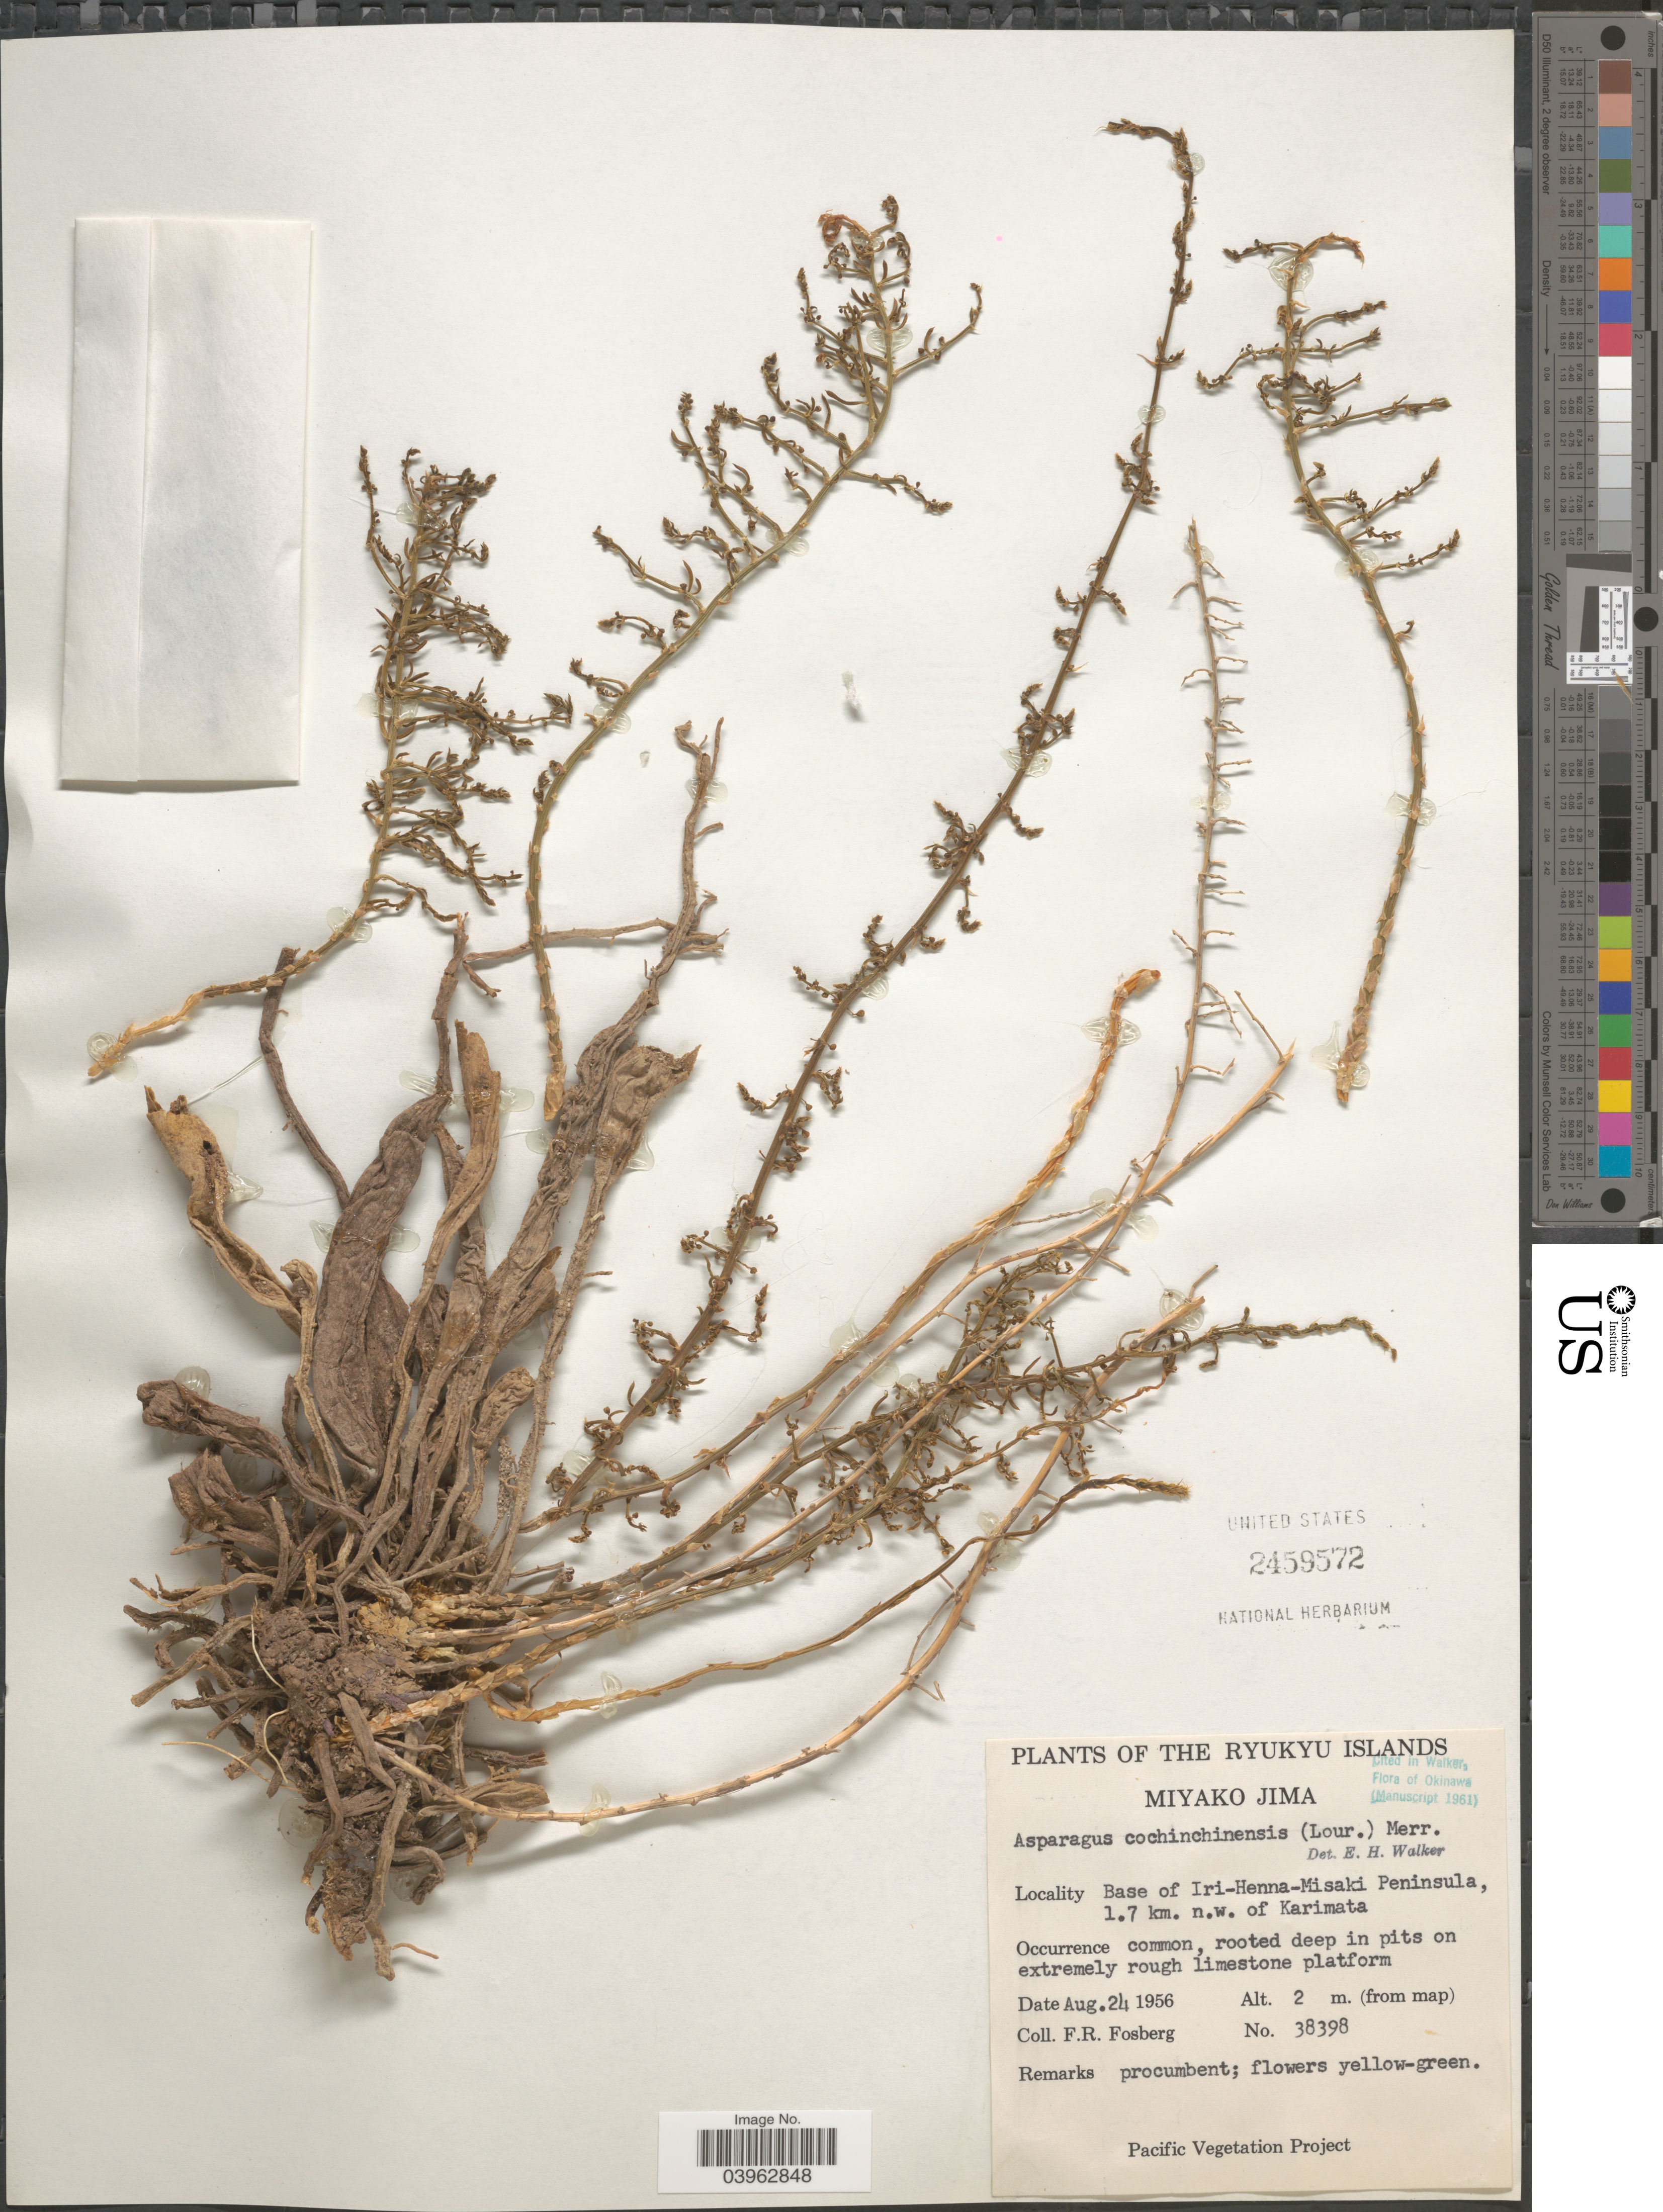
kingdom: Plantae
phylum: Tracheophyta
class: Liliopsida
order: Asparagales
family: Asparagaceae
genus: Asparagus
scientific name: Asparagus cochinchinensis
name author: (Lour.) Merr.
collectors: F. R. Fosberg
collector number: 38398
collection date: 1956-08-24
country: Japan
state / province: Okinawa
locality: The Ryukyu Islands. Miyako Jima. Base of Iri-Henna-Misaki Peninsula, 1.7 km. n.w. of Karimata.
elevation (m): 2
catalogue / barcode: US 2459572